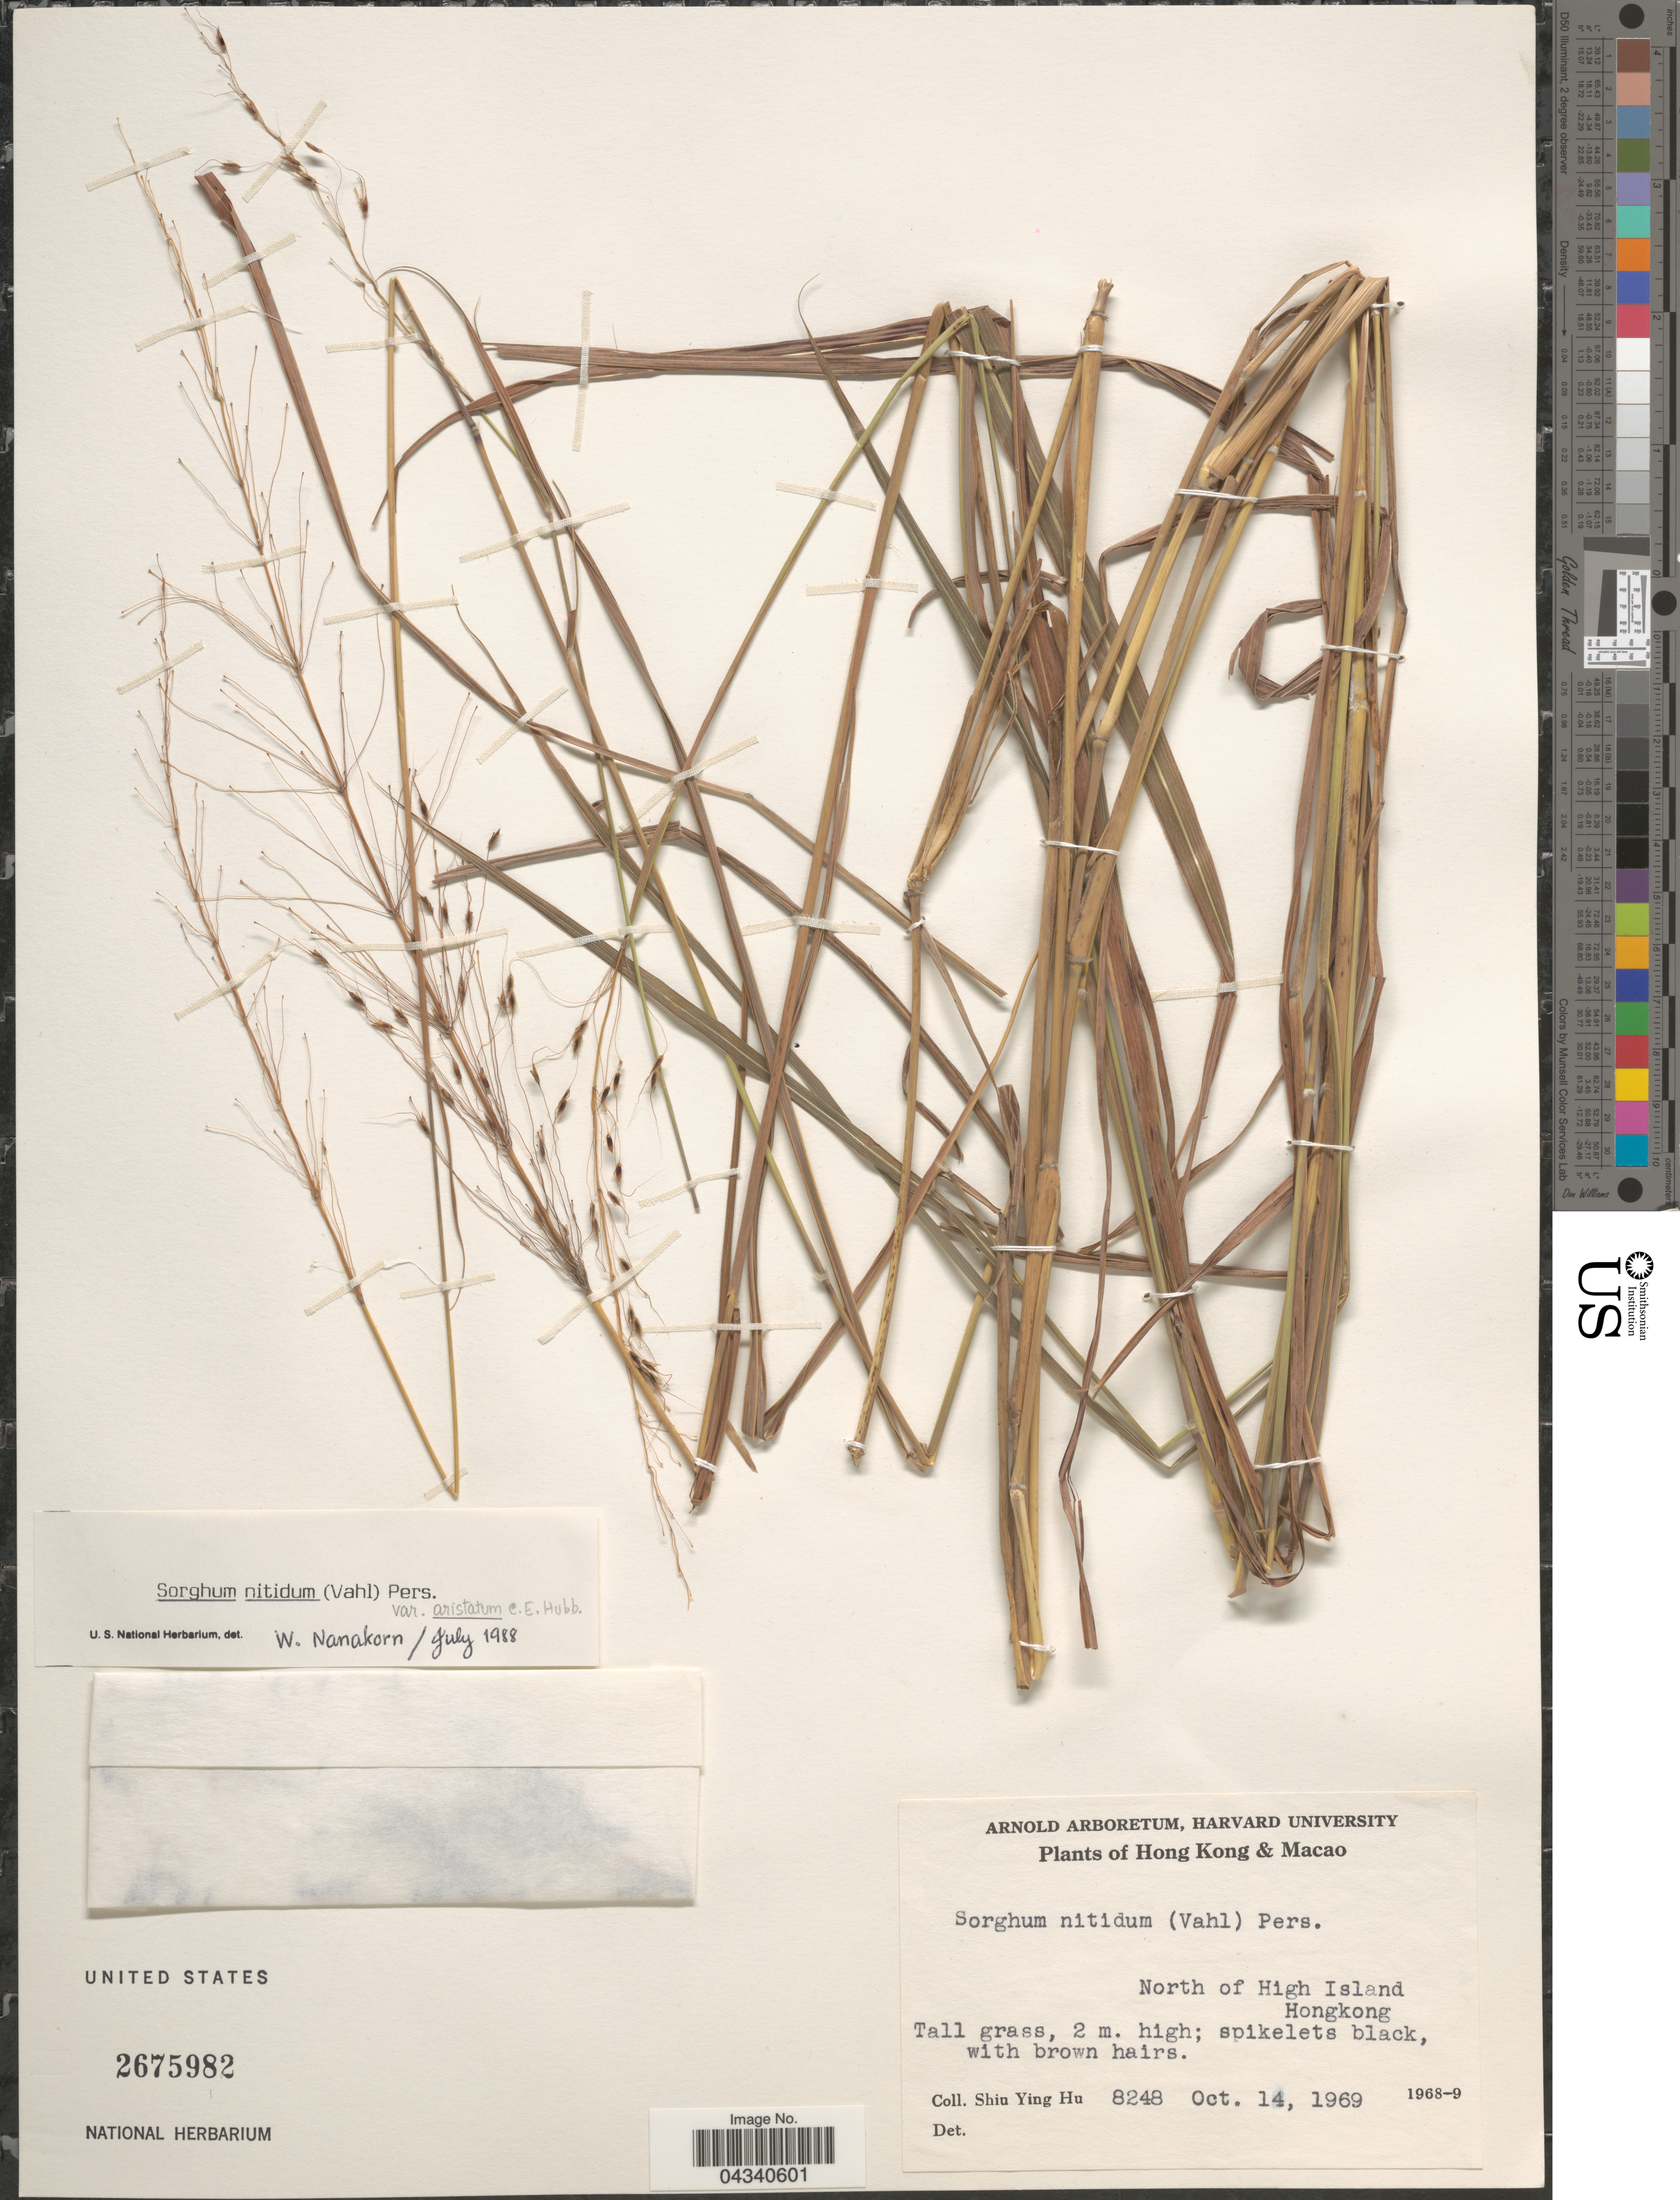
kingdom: Plantae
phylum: Tracheophyta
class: Liliopsida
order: Poales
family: Poaceae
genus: Sorghum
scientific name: Sorghum nitidum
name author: (Vahl) Pers.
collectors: S. Y. Hu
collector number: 8248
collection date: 1969-10-14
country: China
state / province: Hong Kong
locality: North of High Island. Hongkong.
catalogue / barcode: US 2675982